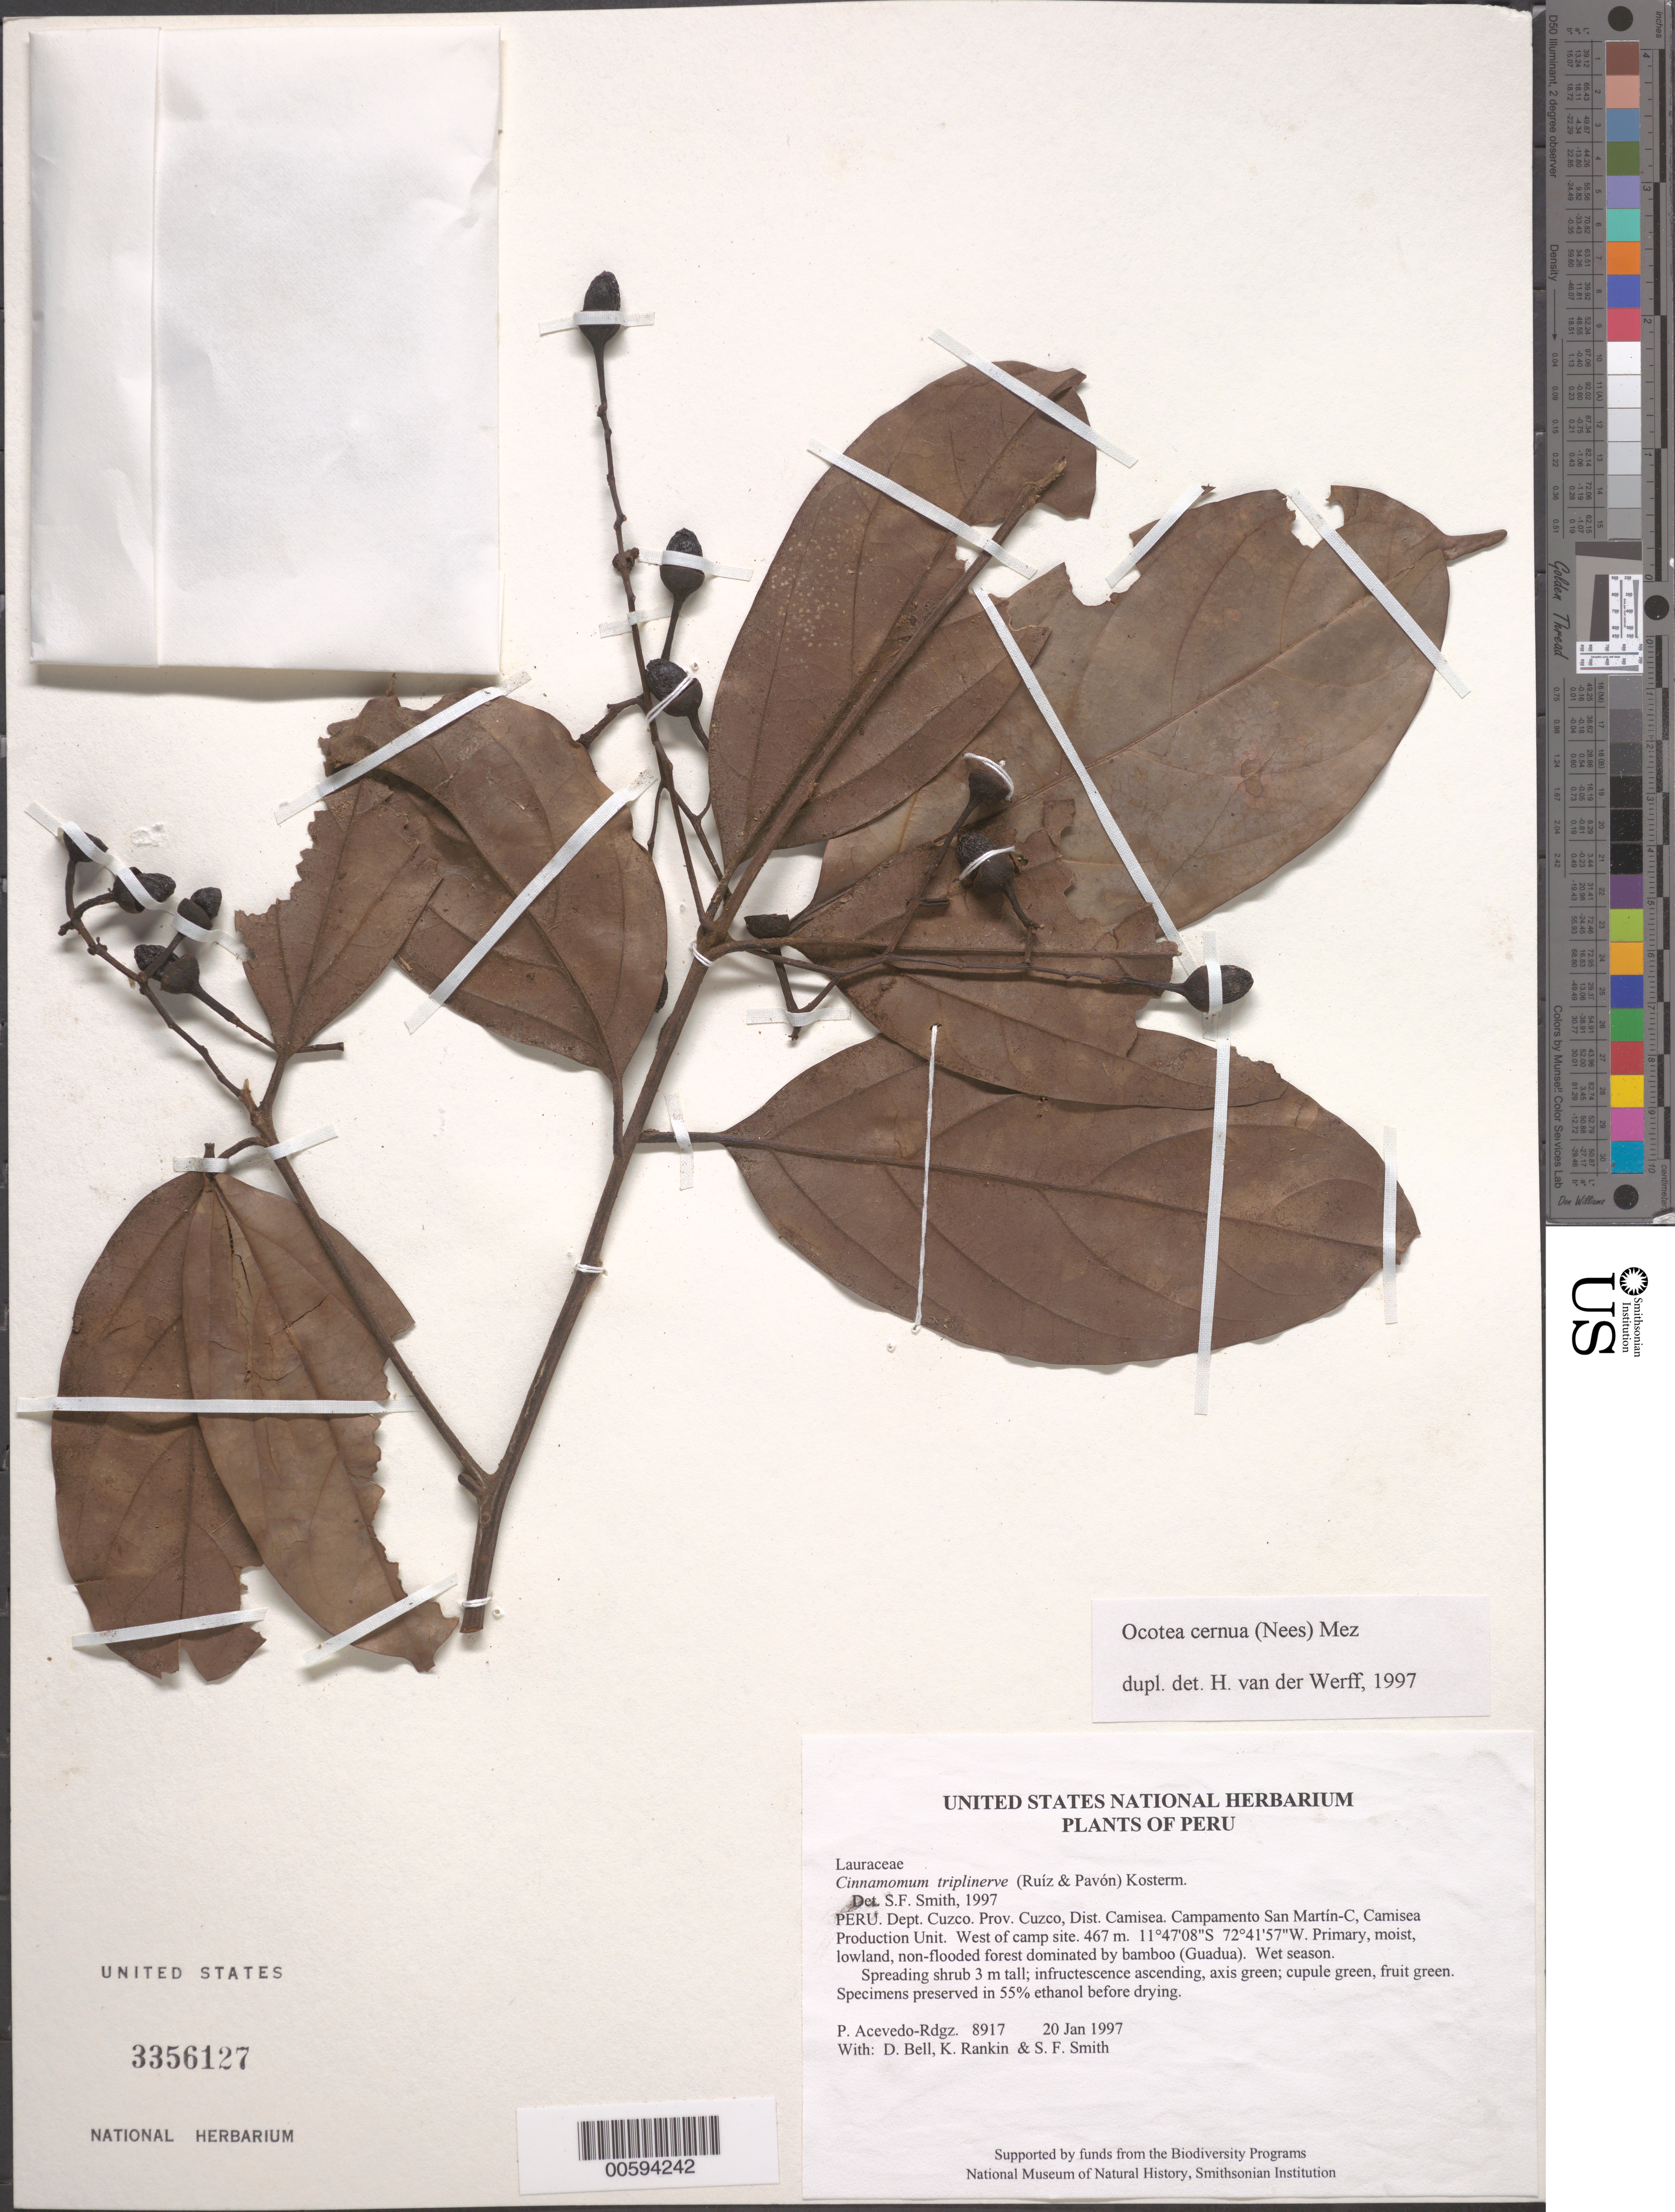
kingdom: Plantae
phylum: Tracheophyta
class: Magnoliopsida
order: Laurales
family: Lauraceae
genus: Ocotea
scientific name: Ocotea cernua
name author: (Nees) Mez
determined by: van der Werff, H., (MO), Missouri Botanical Garden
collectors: P. Acevedo-Rodr., D. A. Bell, K. B. Rankin & S.F. Smith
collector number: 8917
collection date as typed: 20 Jan 1997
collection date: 1997-01-20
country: Peru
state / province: Cusco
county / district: Cusco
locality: Districto Camisea, Campamento San Martín-C, Camisea Production Unit. West of camp site.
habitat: Primary, moist, lowland, non-flooded forest dominated by bamboo (Guadua). Wet season.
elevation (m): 467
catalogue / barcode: US 3356127